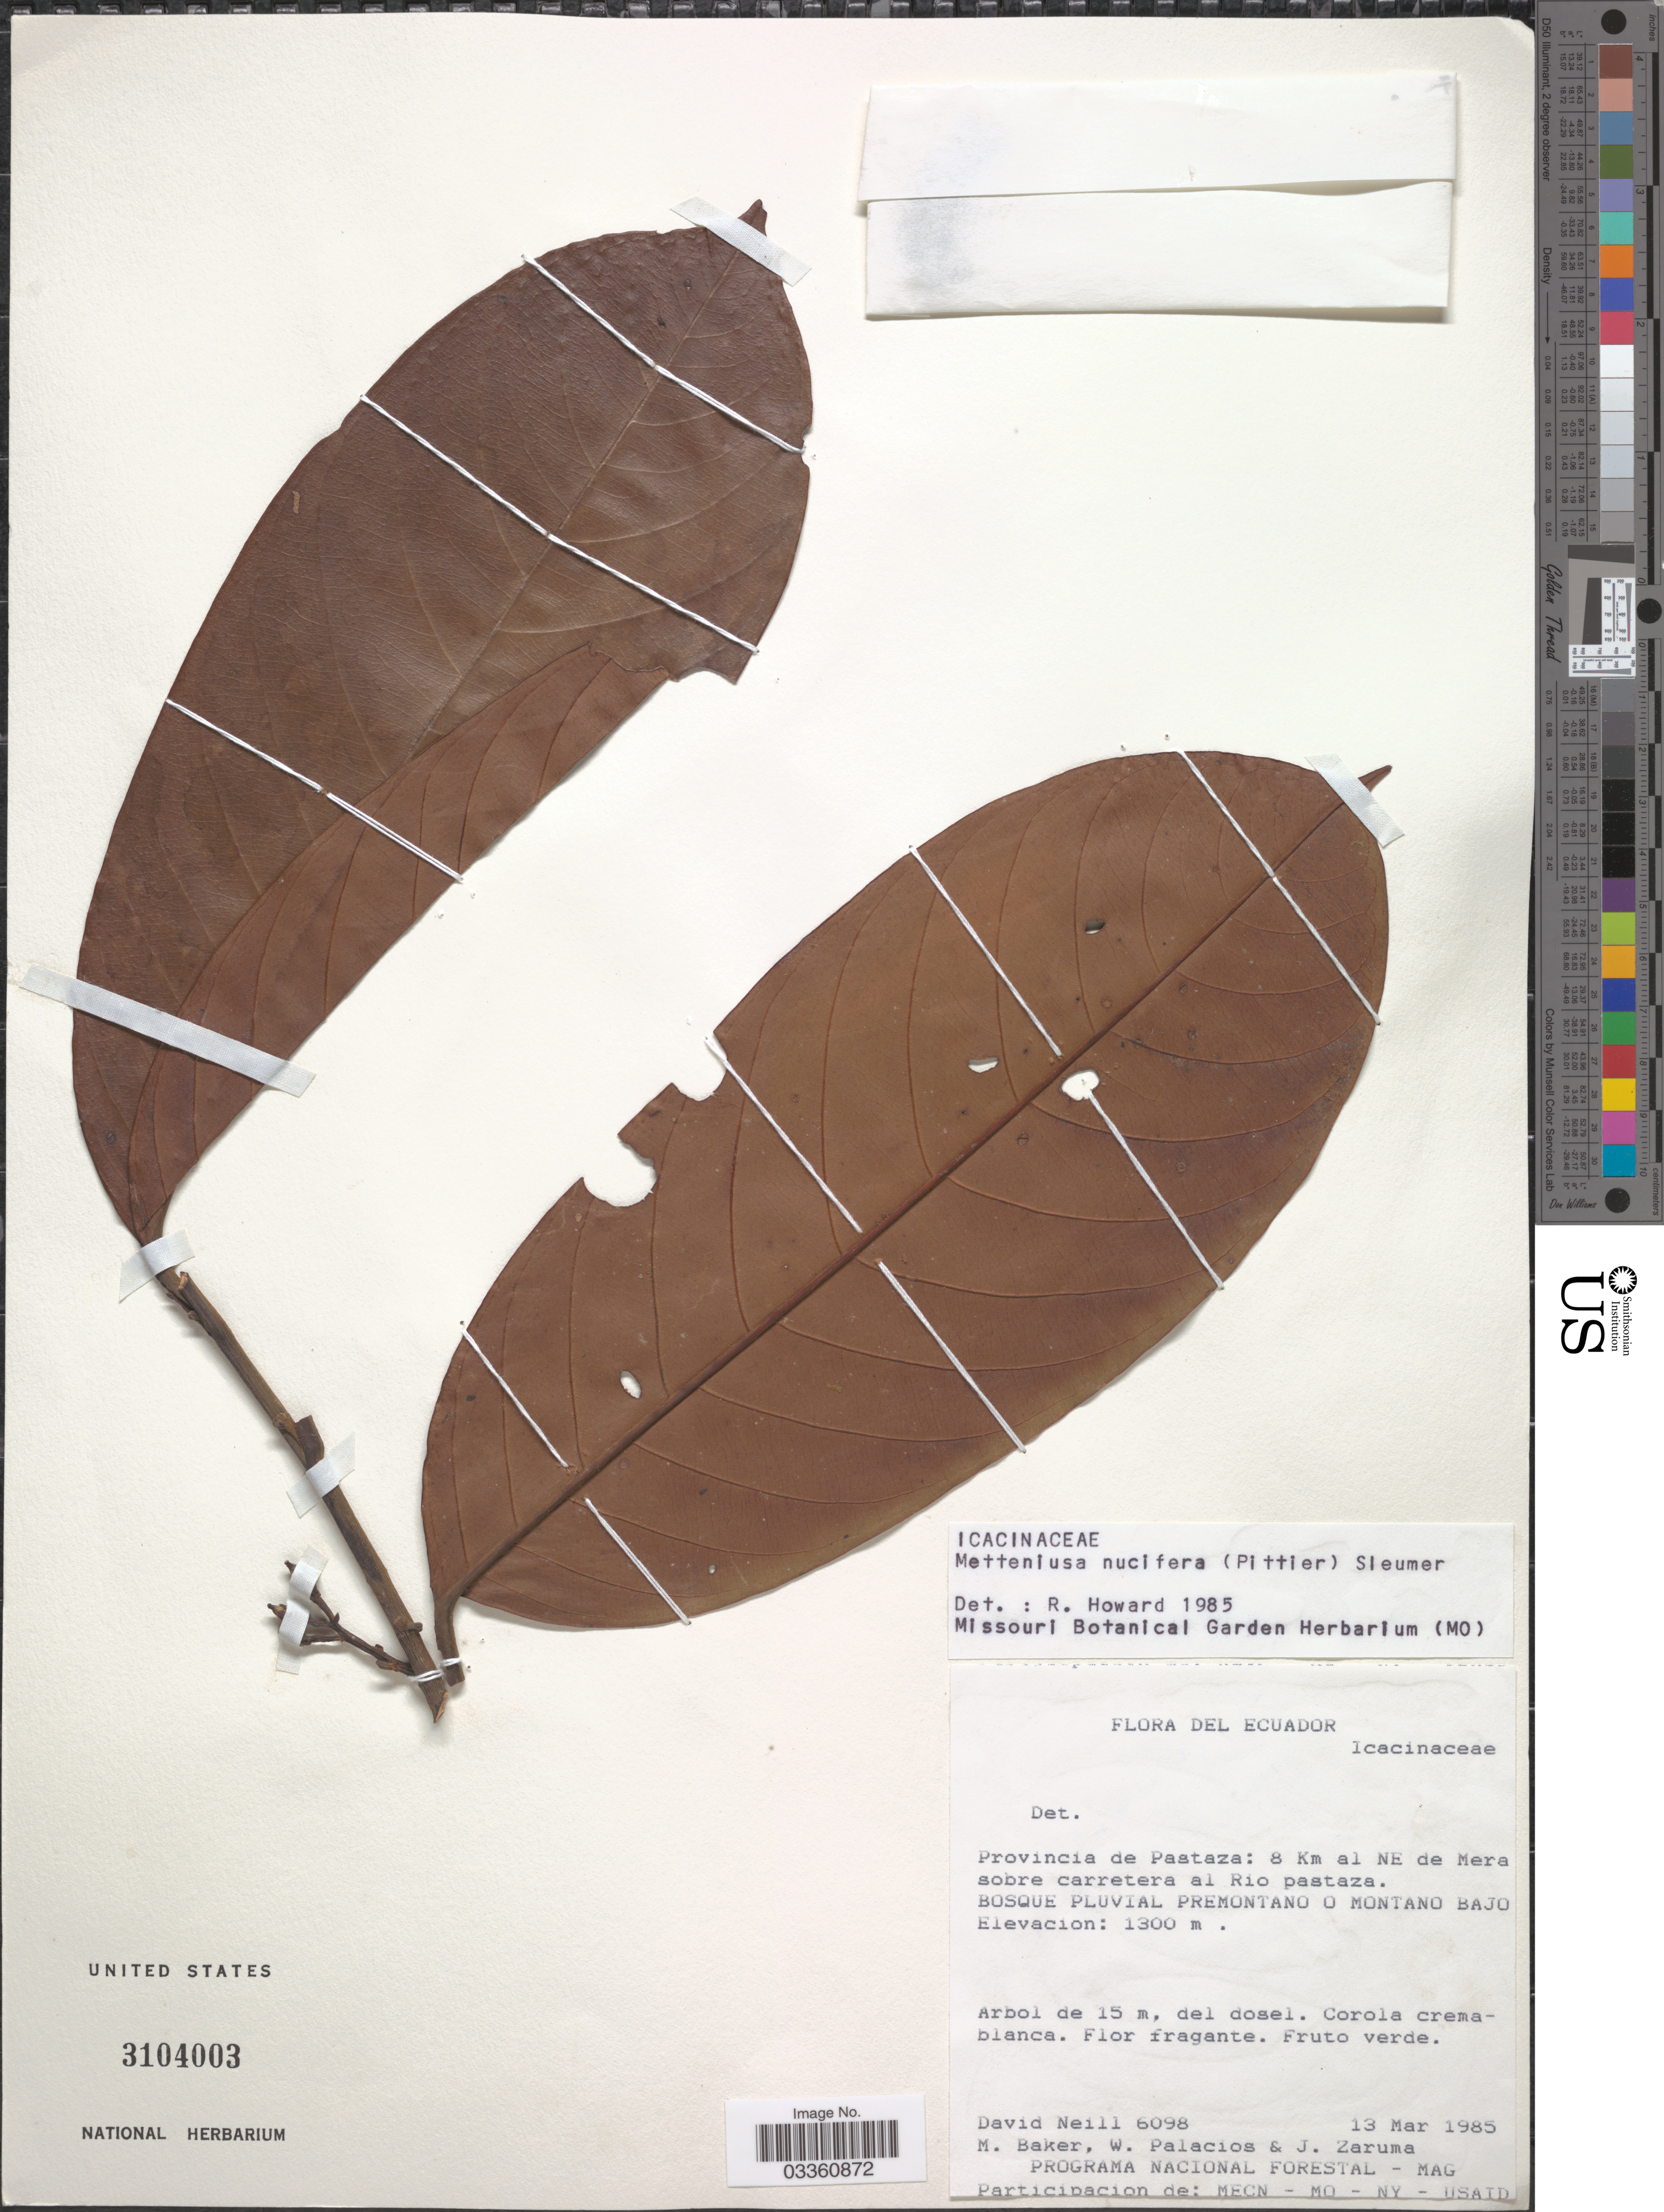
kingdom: Plantae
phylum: Tracheophyta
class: Magnoliopsida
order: Metteniusales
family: Metteniusaceae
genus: Metteniusa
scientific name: Metteniusa nucifera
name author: (Pittier) Sleumer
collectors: D. Neill, M. Baker, W. Palacios & J. Zaruma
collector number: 6098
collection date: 1985-03-13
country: Ecuador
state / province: Pastaza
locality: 8 Km al NE de Mera sobre carretera al Rio pastaza. Bosque pluvial premontano o montano bajo.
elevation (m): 1300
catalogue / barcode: US 3104003